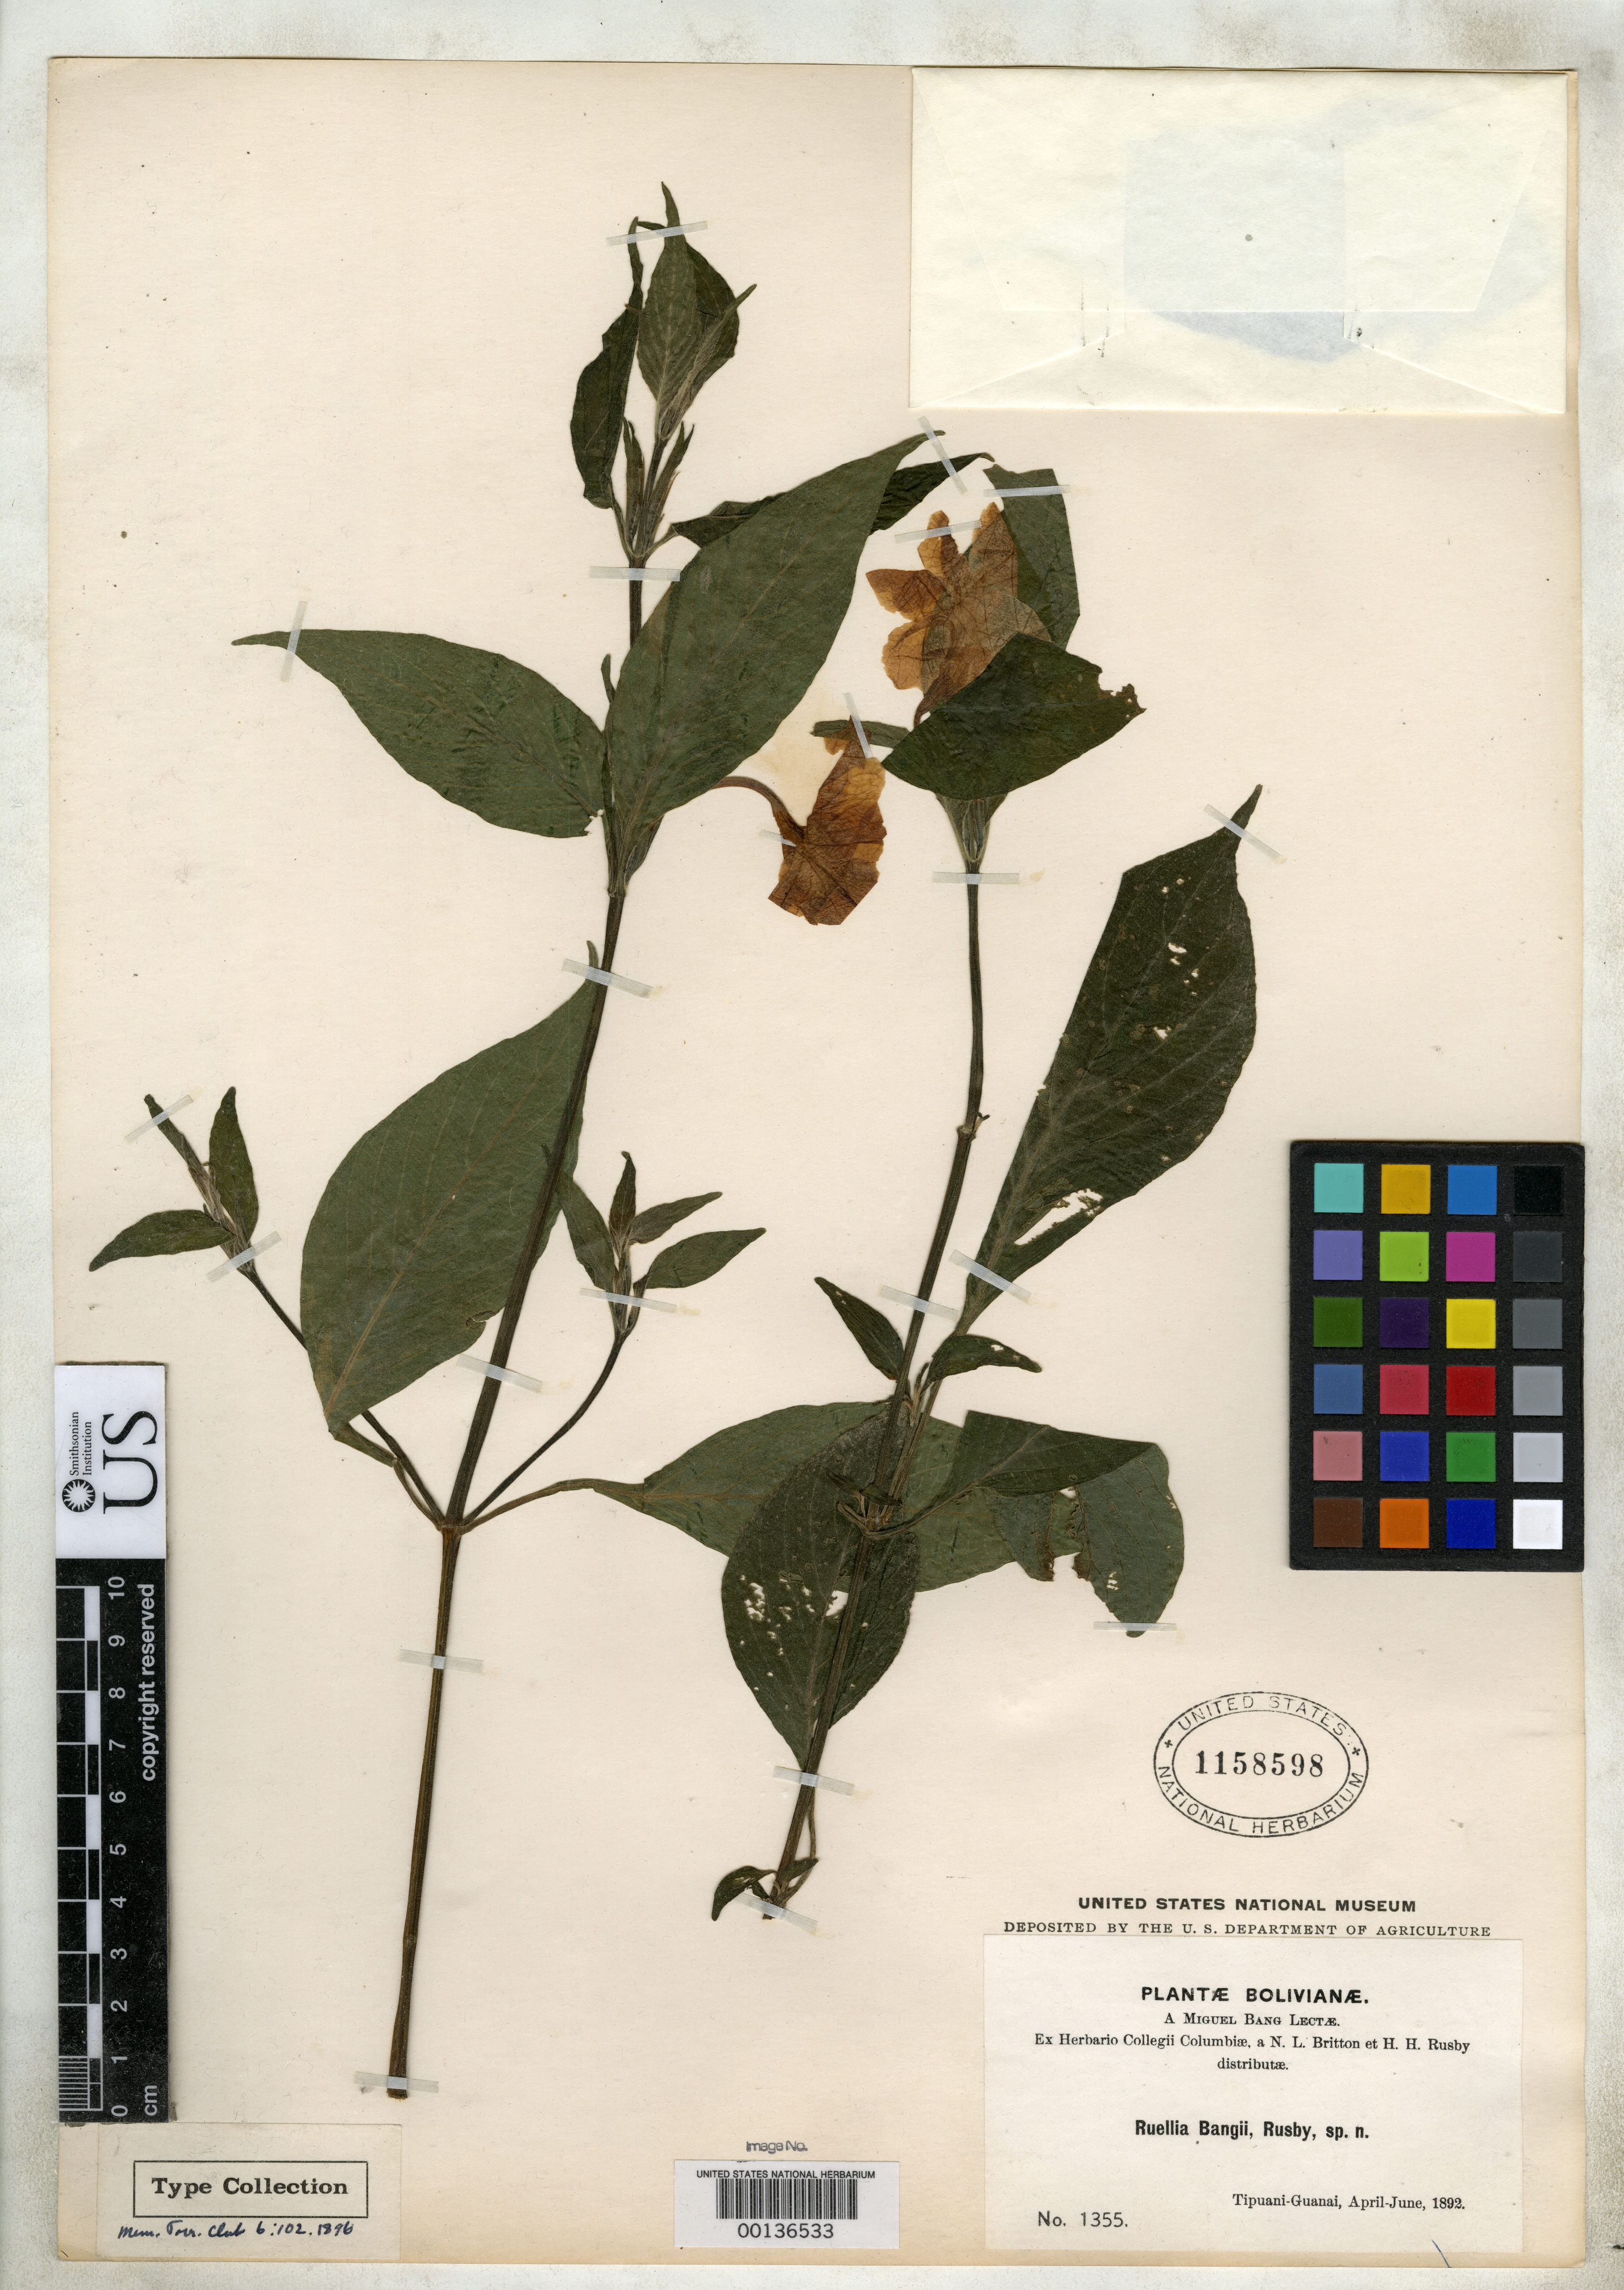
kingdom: Plantae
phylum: Tracheophyta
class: Magnoliopsida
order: Lamiales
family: Acanthaceae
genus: Ruellia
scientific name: Ruellia bangii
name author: Rusby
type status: Isotype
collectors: M. Bang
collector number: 1355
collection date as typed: Apr 1892 to -- Jun 1892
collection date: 1892-04/1892-06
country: Bolivia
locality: Between Guanai & Tipuani.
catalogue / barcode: US 1158598